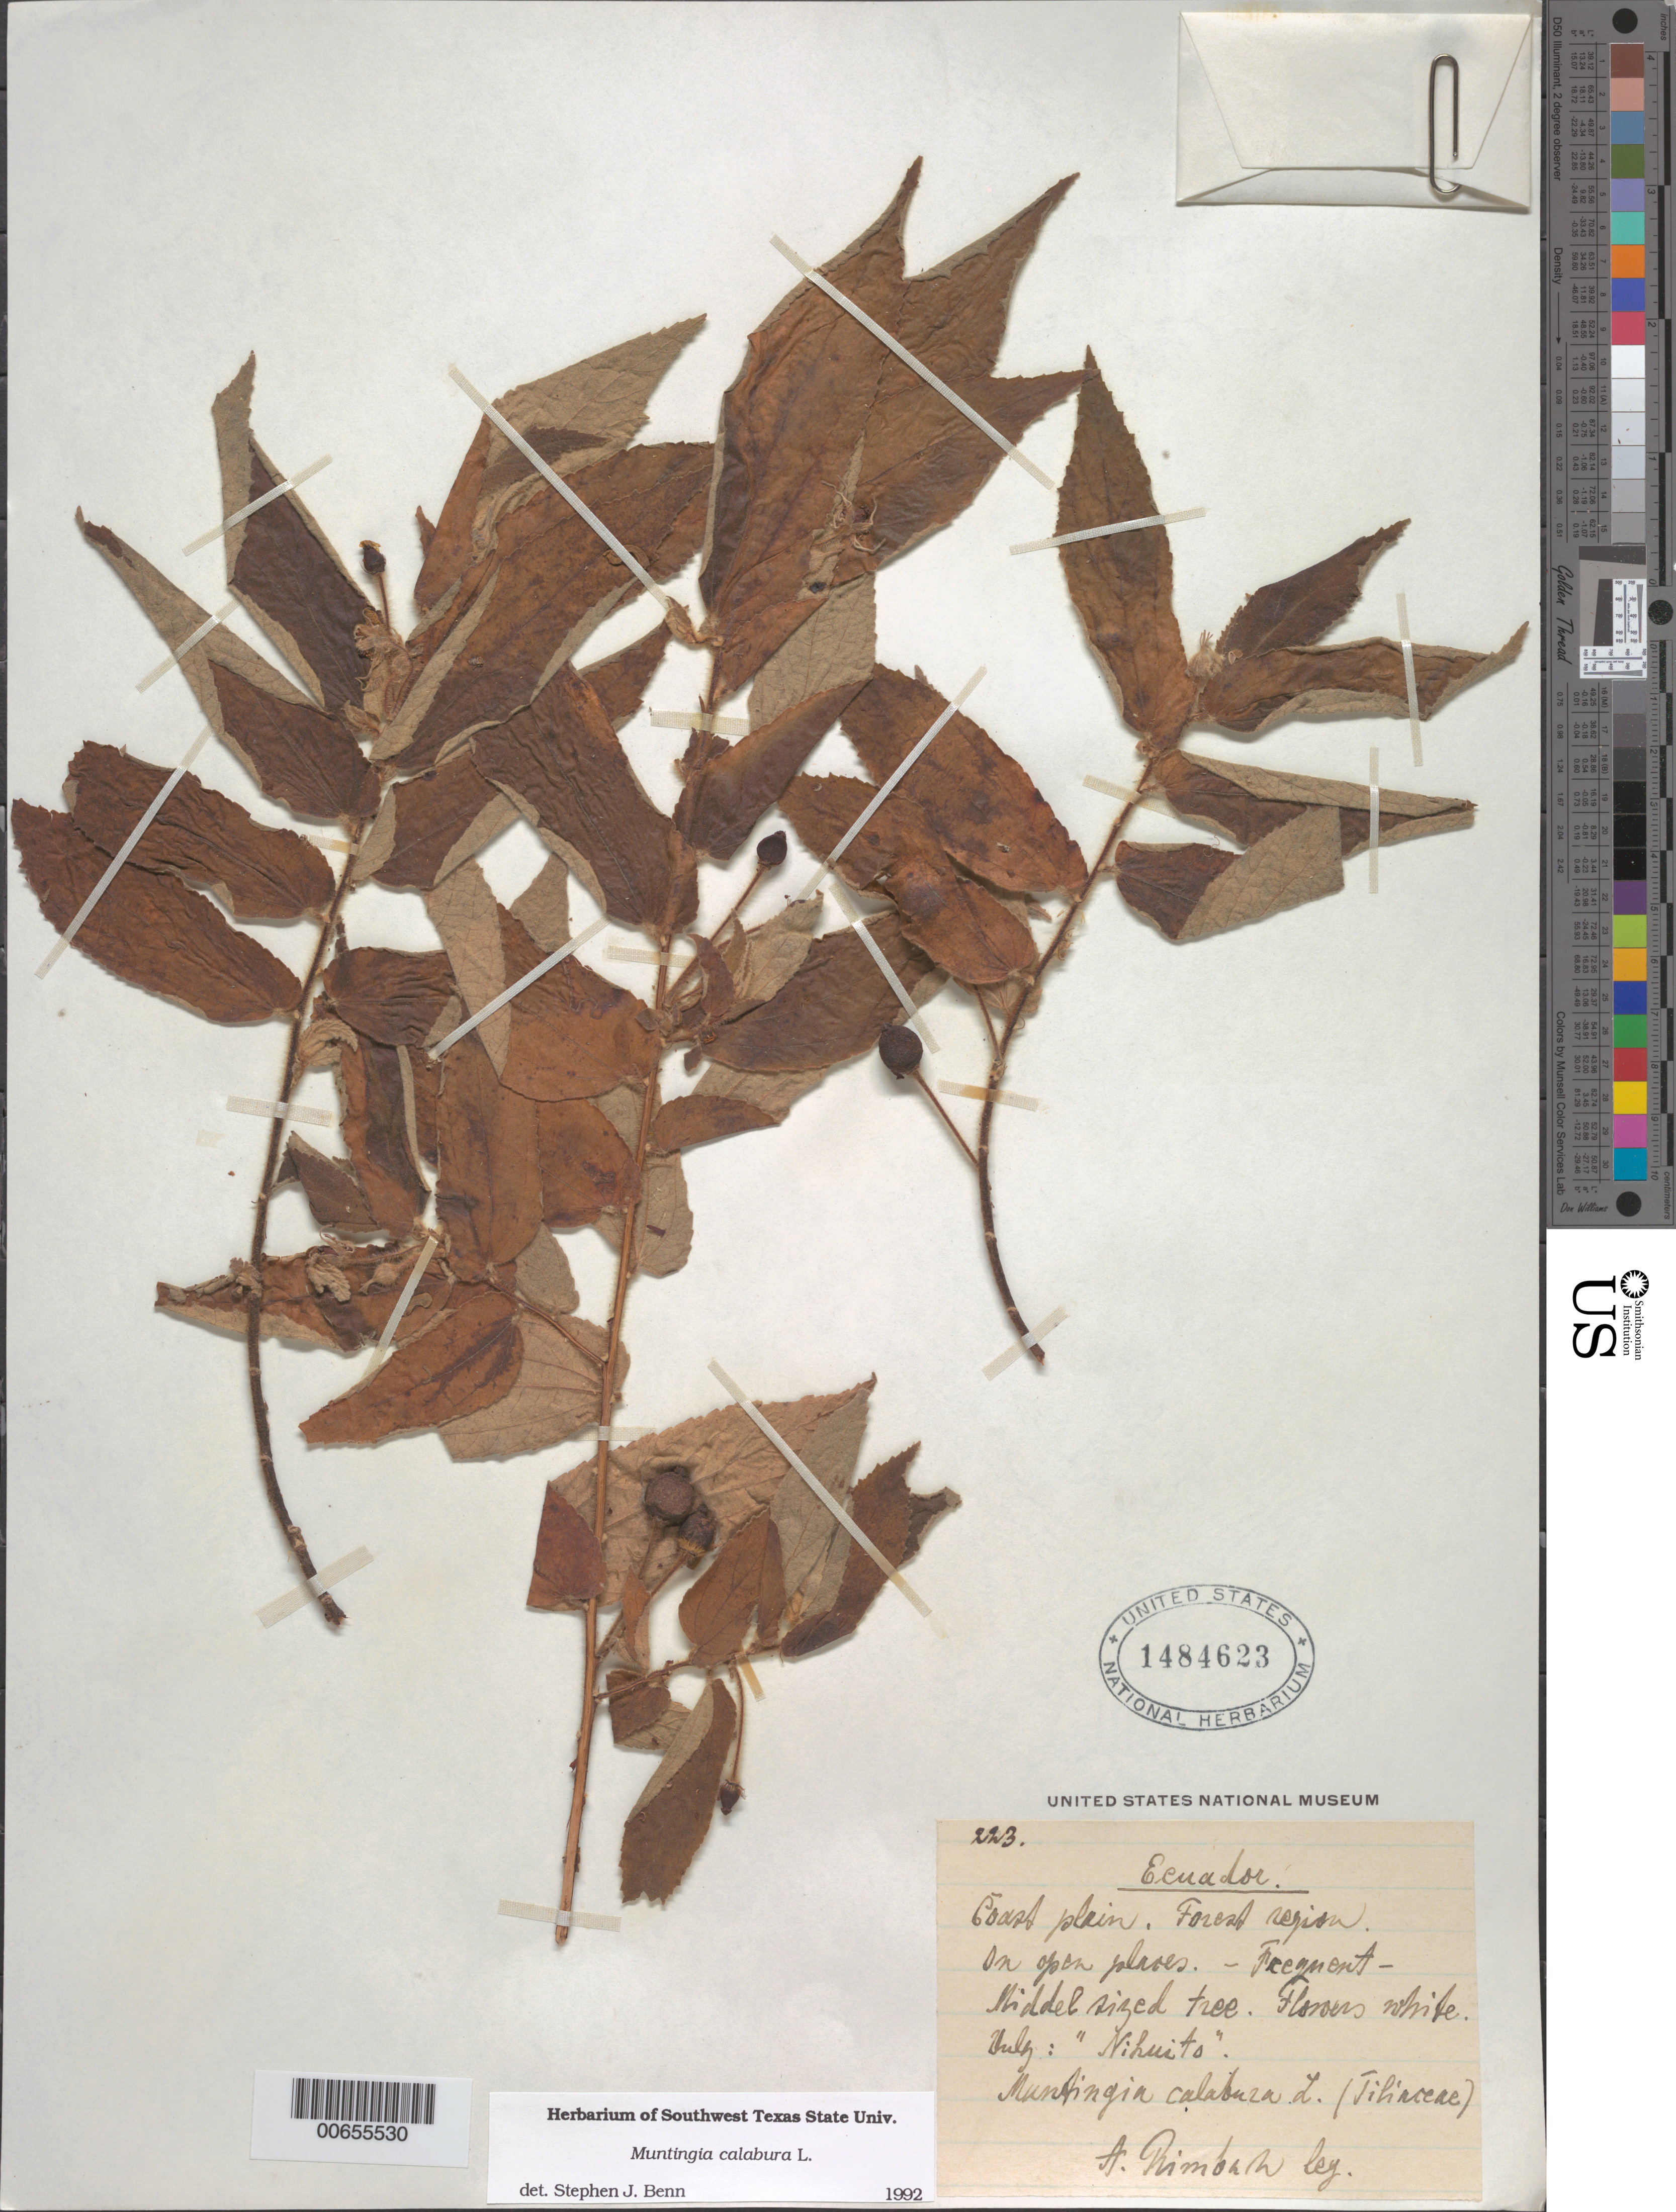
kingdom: Plantae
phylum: Tracheophyta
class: Magnoliopsida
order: Malvales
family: Muntingiaceae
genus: Muntingia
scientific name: Muntingia calabura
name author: L.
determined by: Benn, S. J.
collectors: A. Rimbach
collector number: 223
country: Ecuador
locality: Coastal plain, forest region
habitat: On open places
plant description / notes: Common name: Nihuito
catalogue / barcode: US 1484623